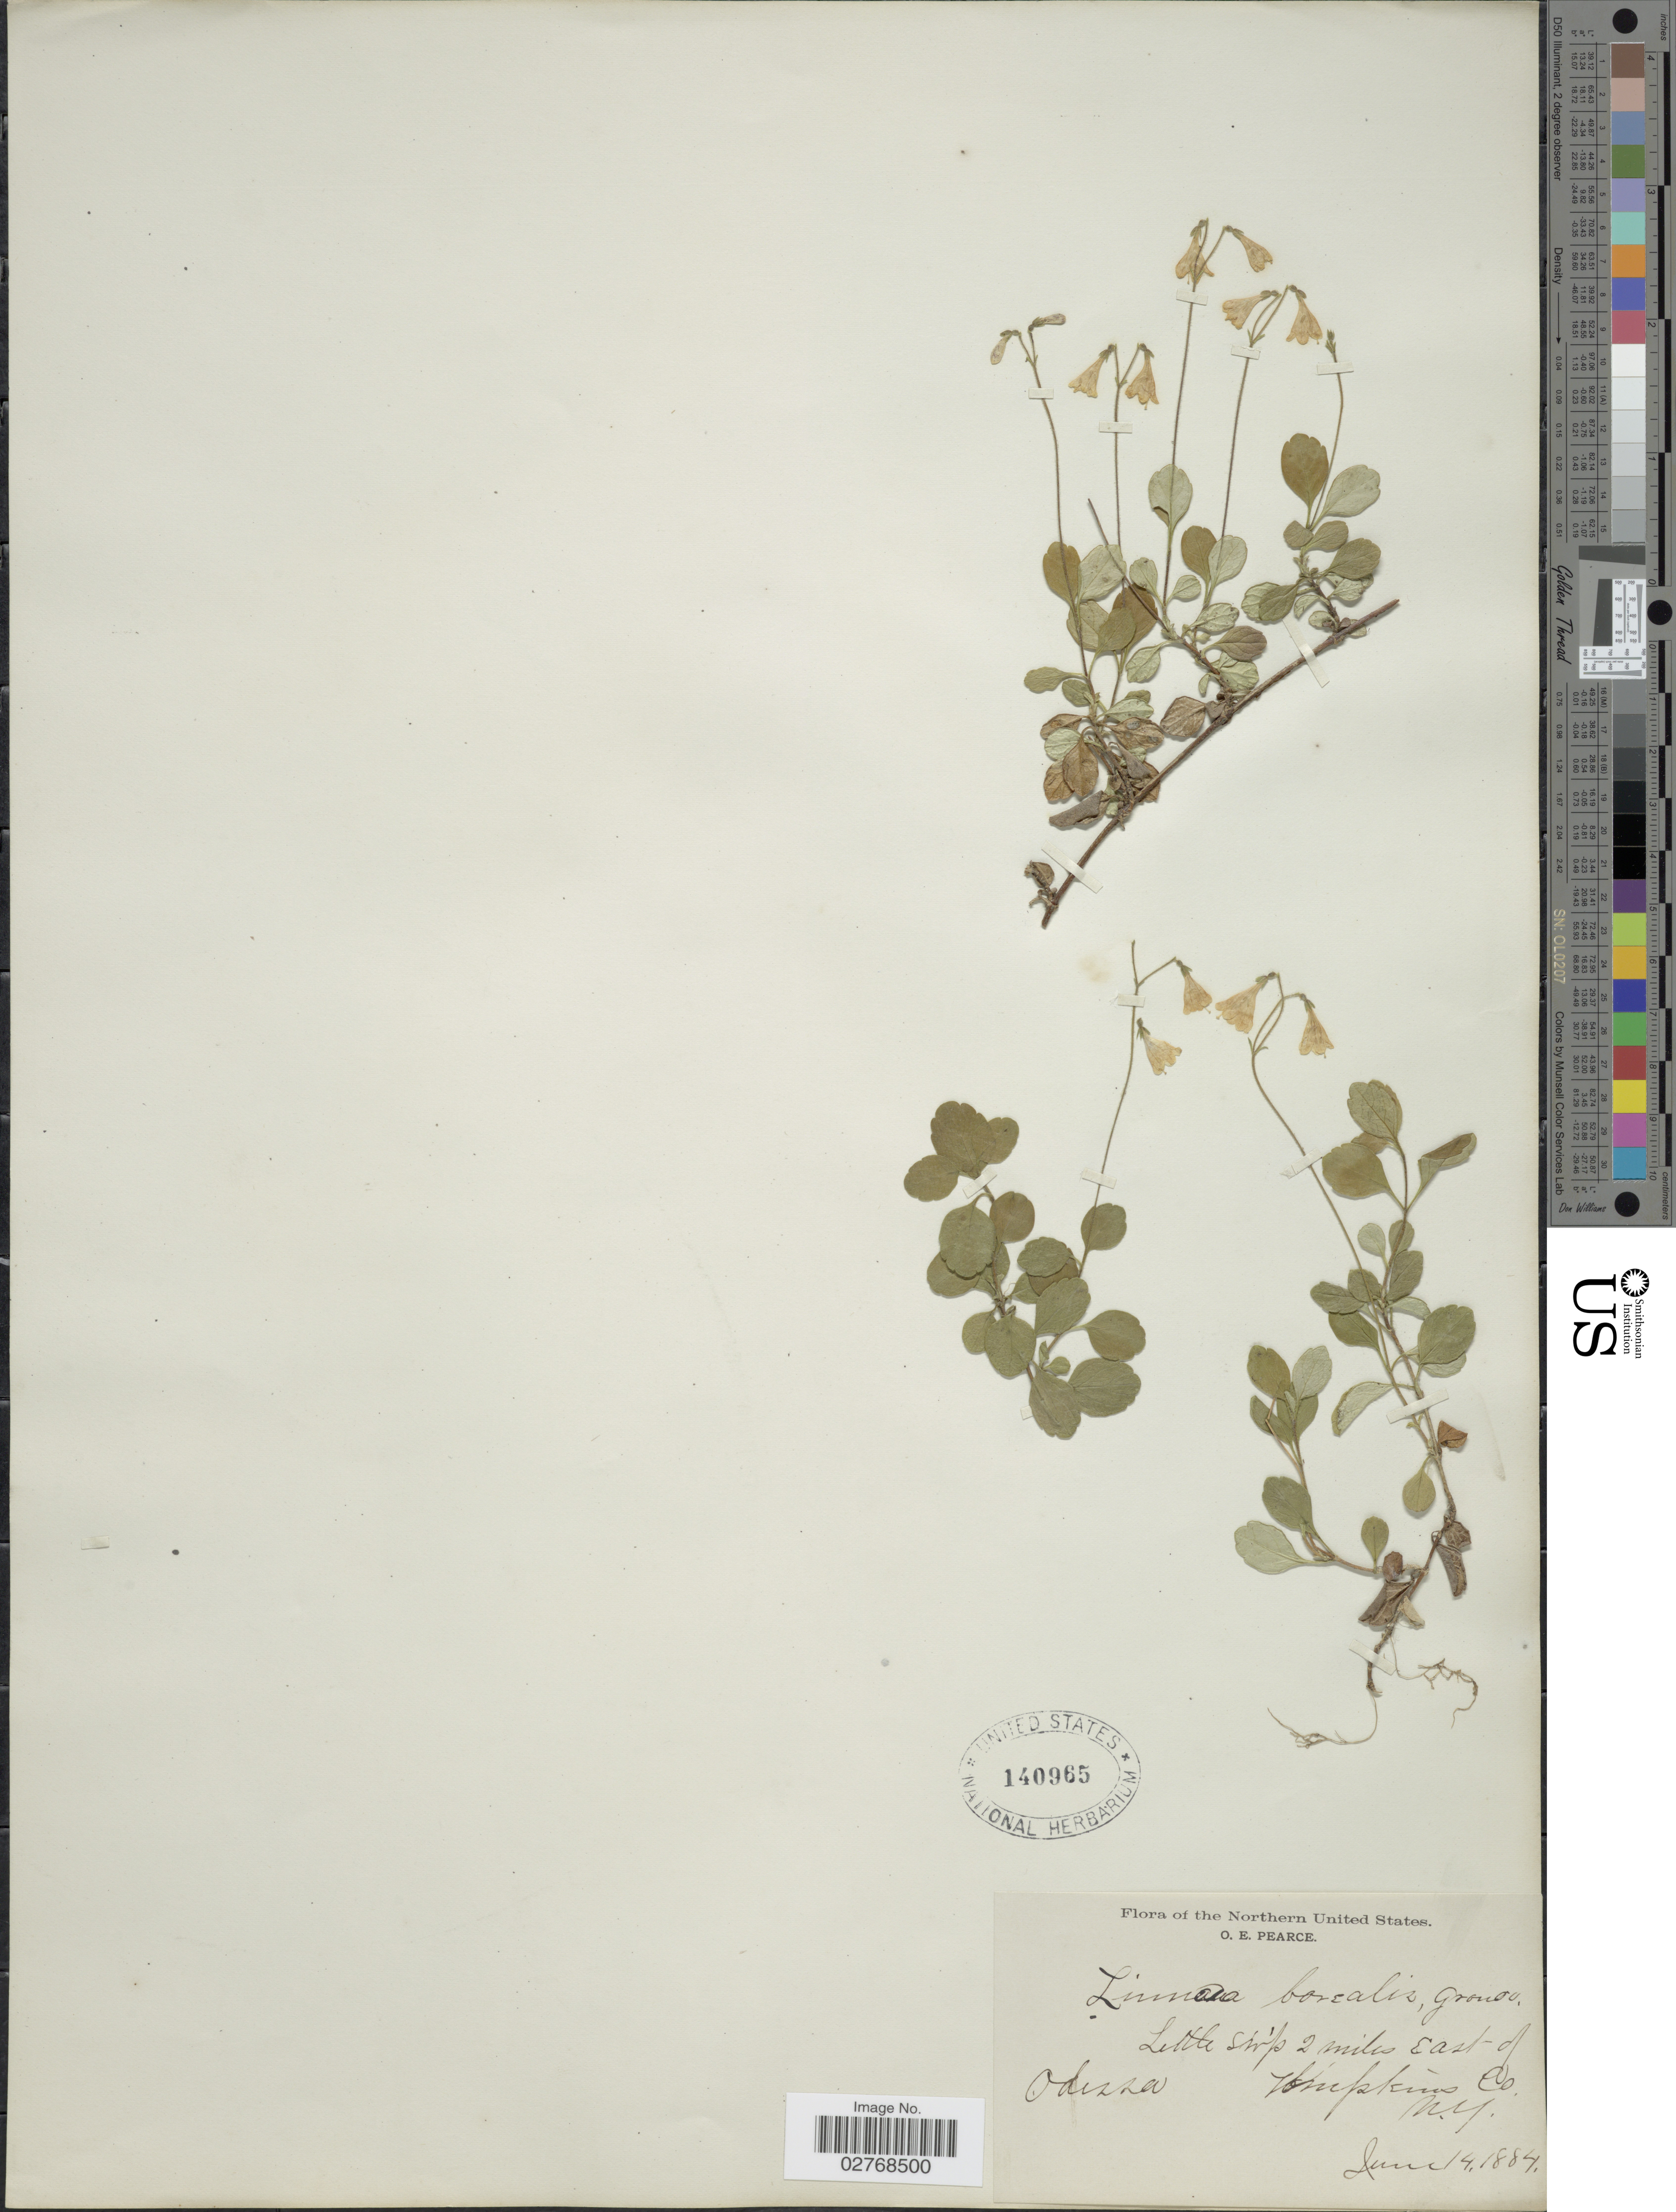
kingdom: Plantae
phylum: Tracheophyta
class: Magnoliopsida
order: Dipsacales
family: Caprifoliaceae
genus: Linnaea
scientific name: Linnaea borealis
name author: L.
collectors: O. E. Pearce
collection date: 1884-06-14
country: United States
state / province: New York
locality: Northern United States. Little SW'p 2 miles East of Odezza, Tompkins Co.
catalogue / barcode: US 140965